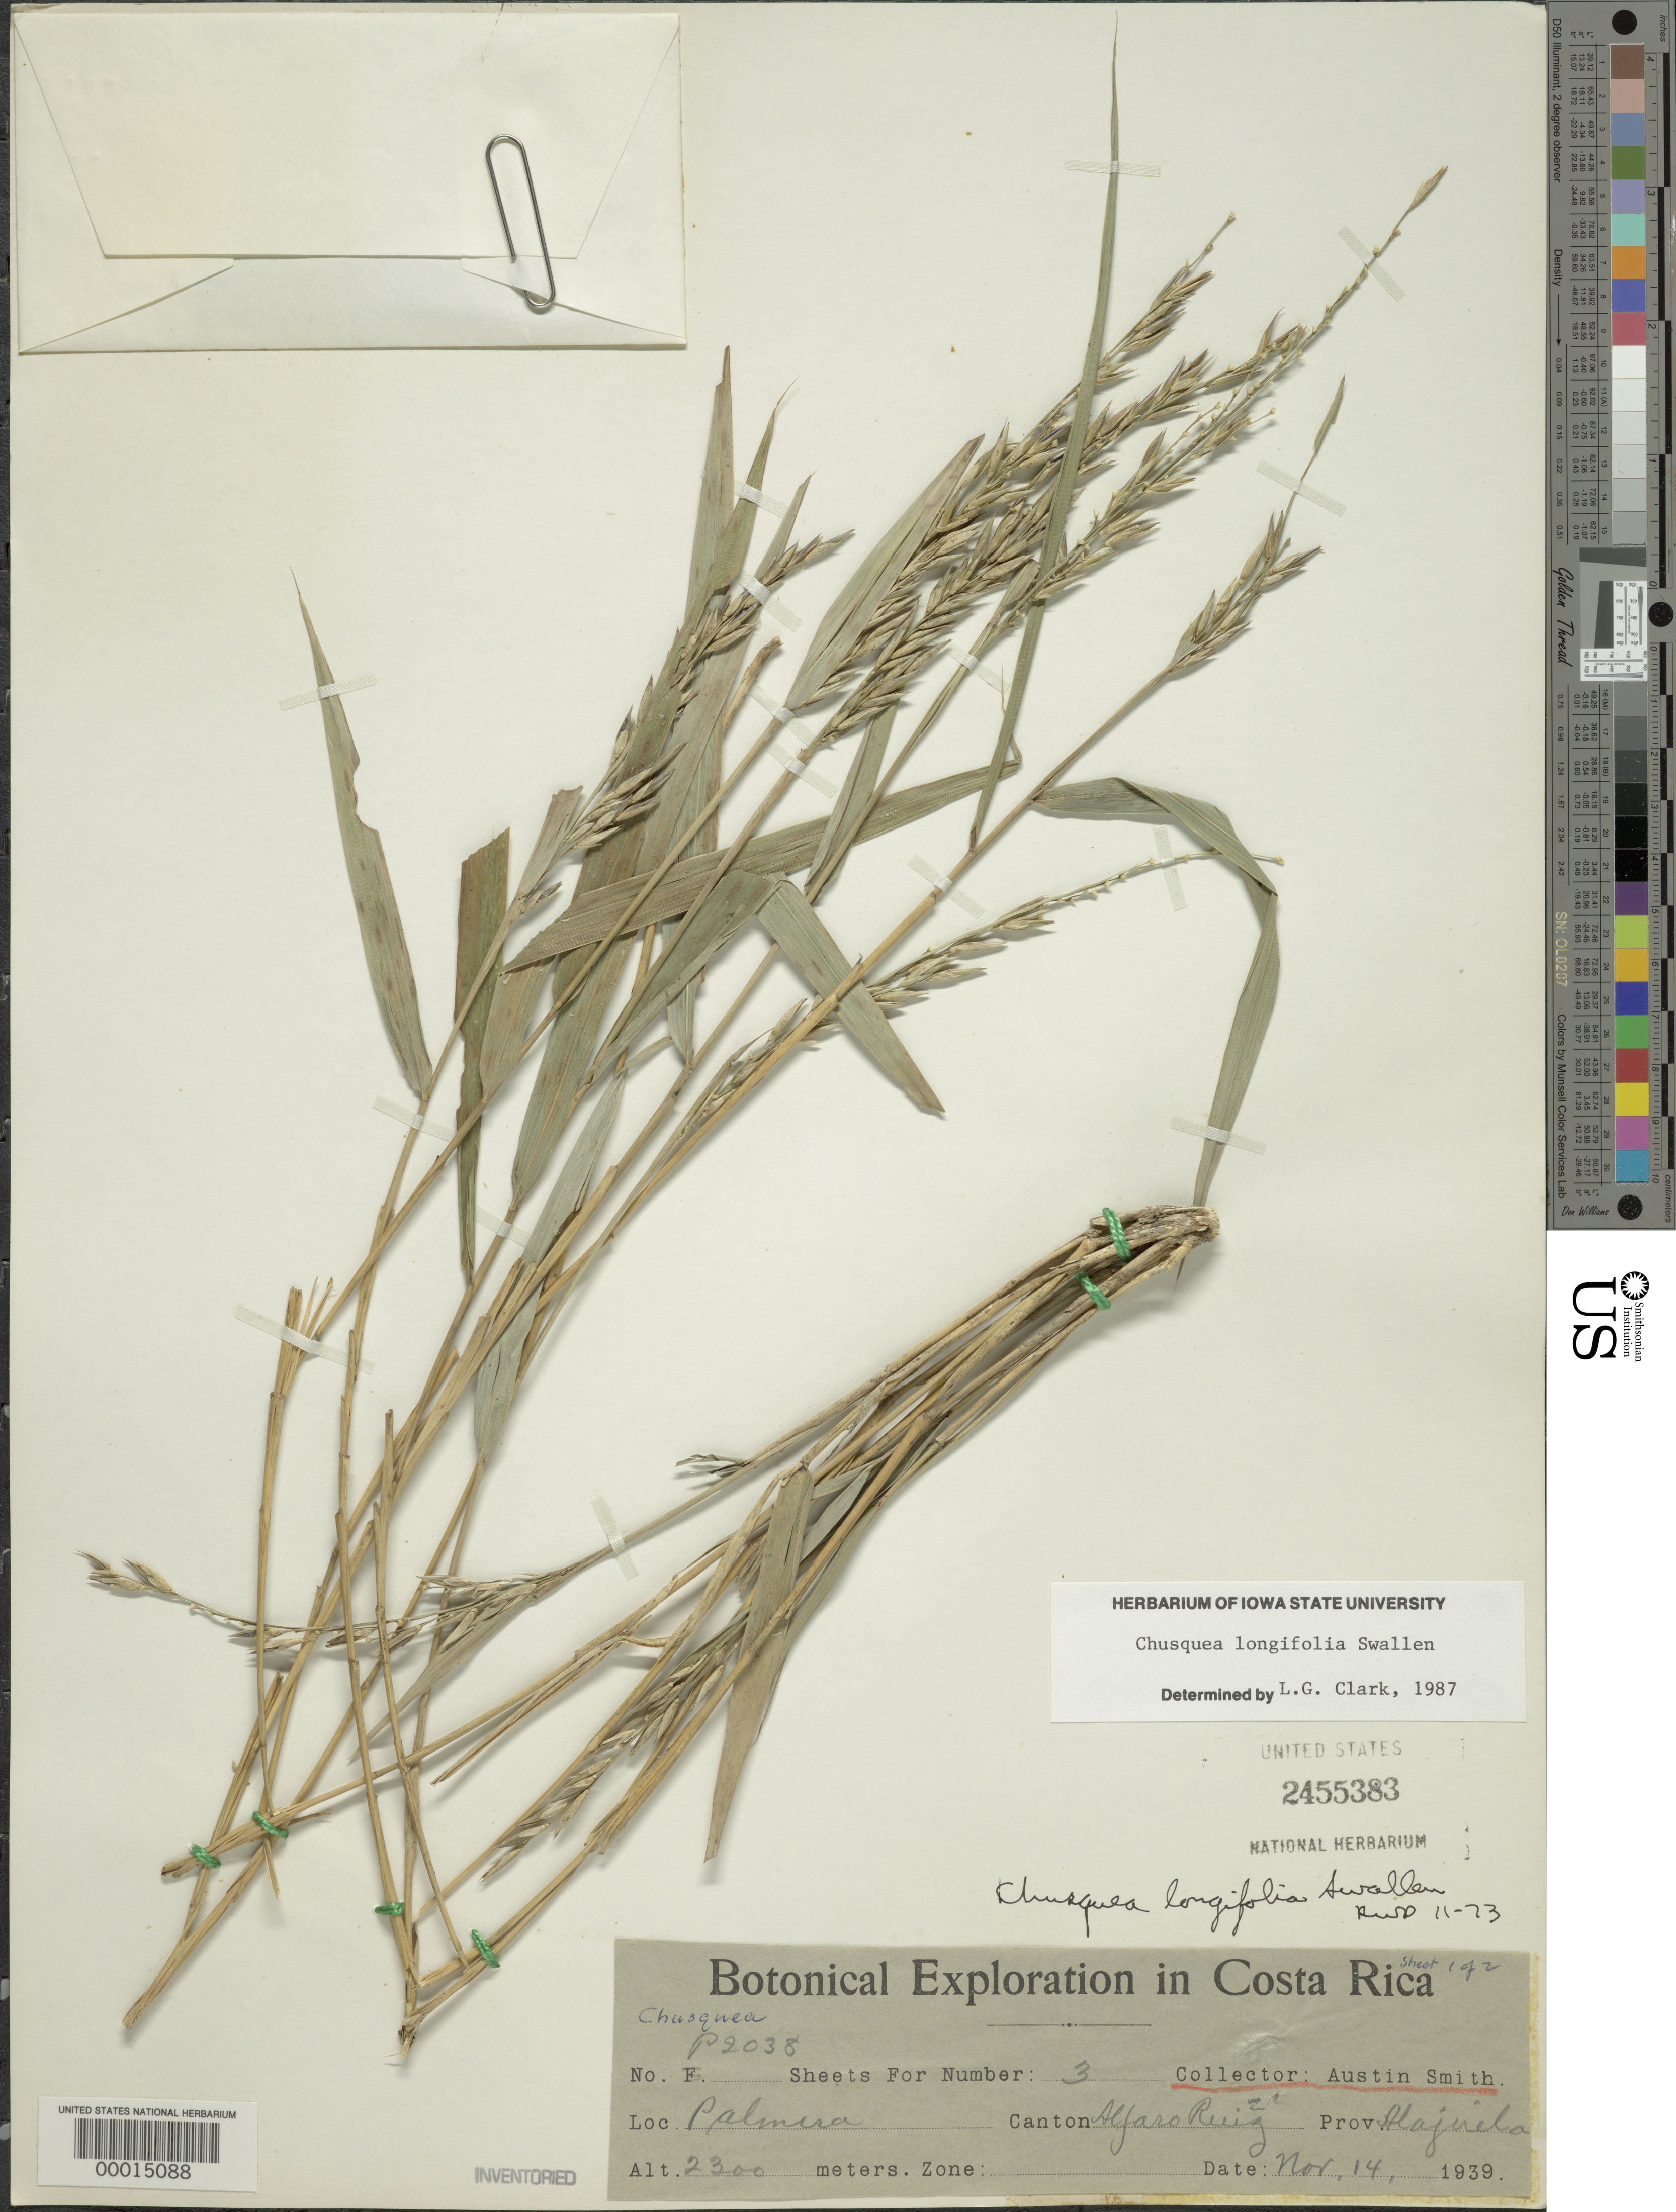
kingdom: Plantae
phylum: Tracheophyta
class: Liliopsida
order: Poales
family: Poaceae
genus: Chusquea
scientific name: Chusquea longifolia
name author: Swallen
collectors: Aust P. Smith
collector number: P 2038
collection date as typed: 14 Nov 1939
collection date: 1939-11-14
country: Costa Rica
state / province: Alajuela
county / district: Alfaro Ruiz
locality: Palmera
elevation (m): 2300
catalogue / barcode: US 2455383